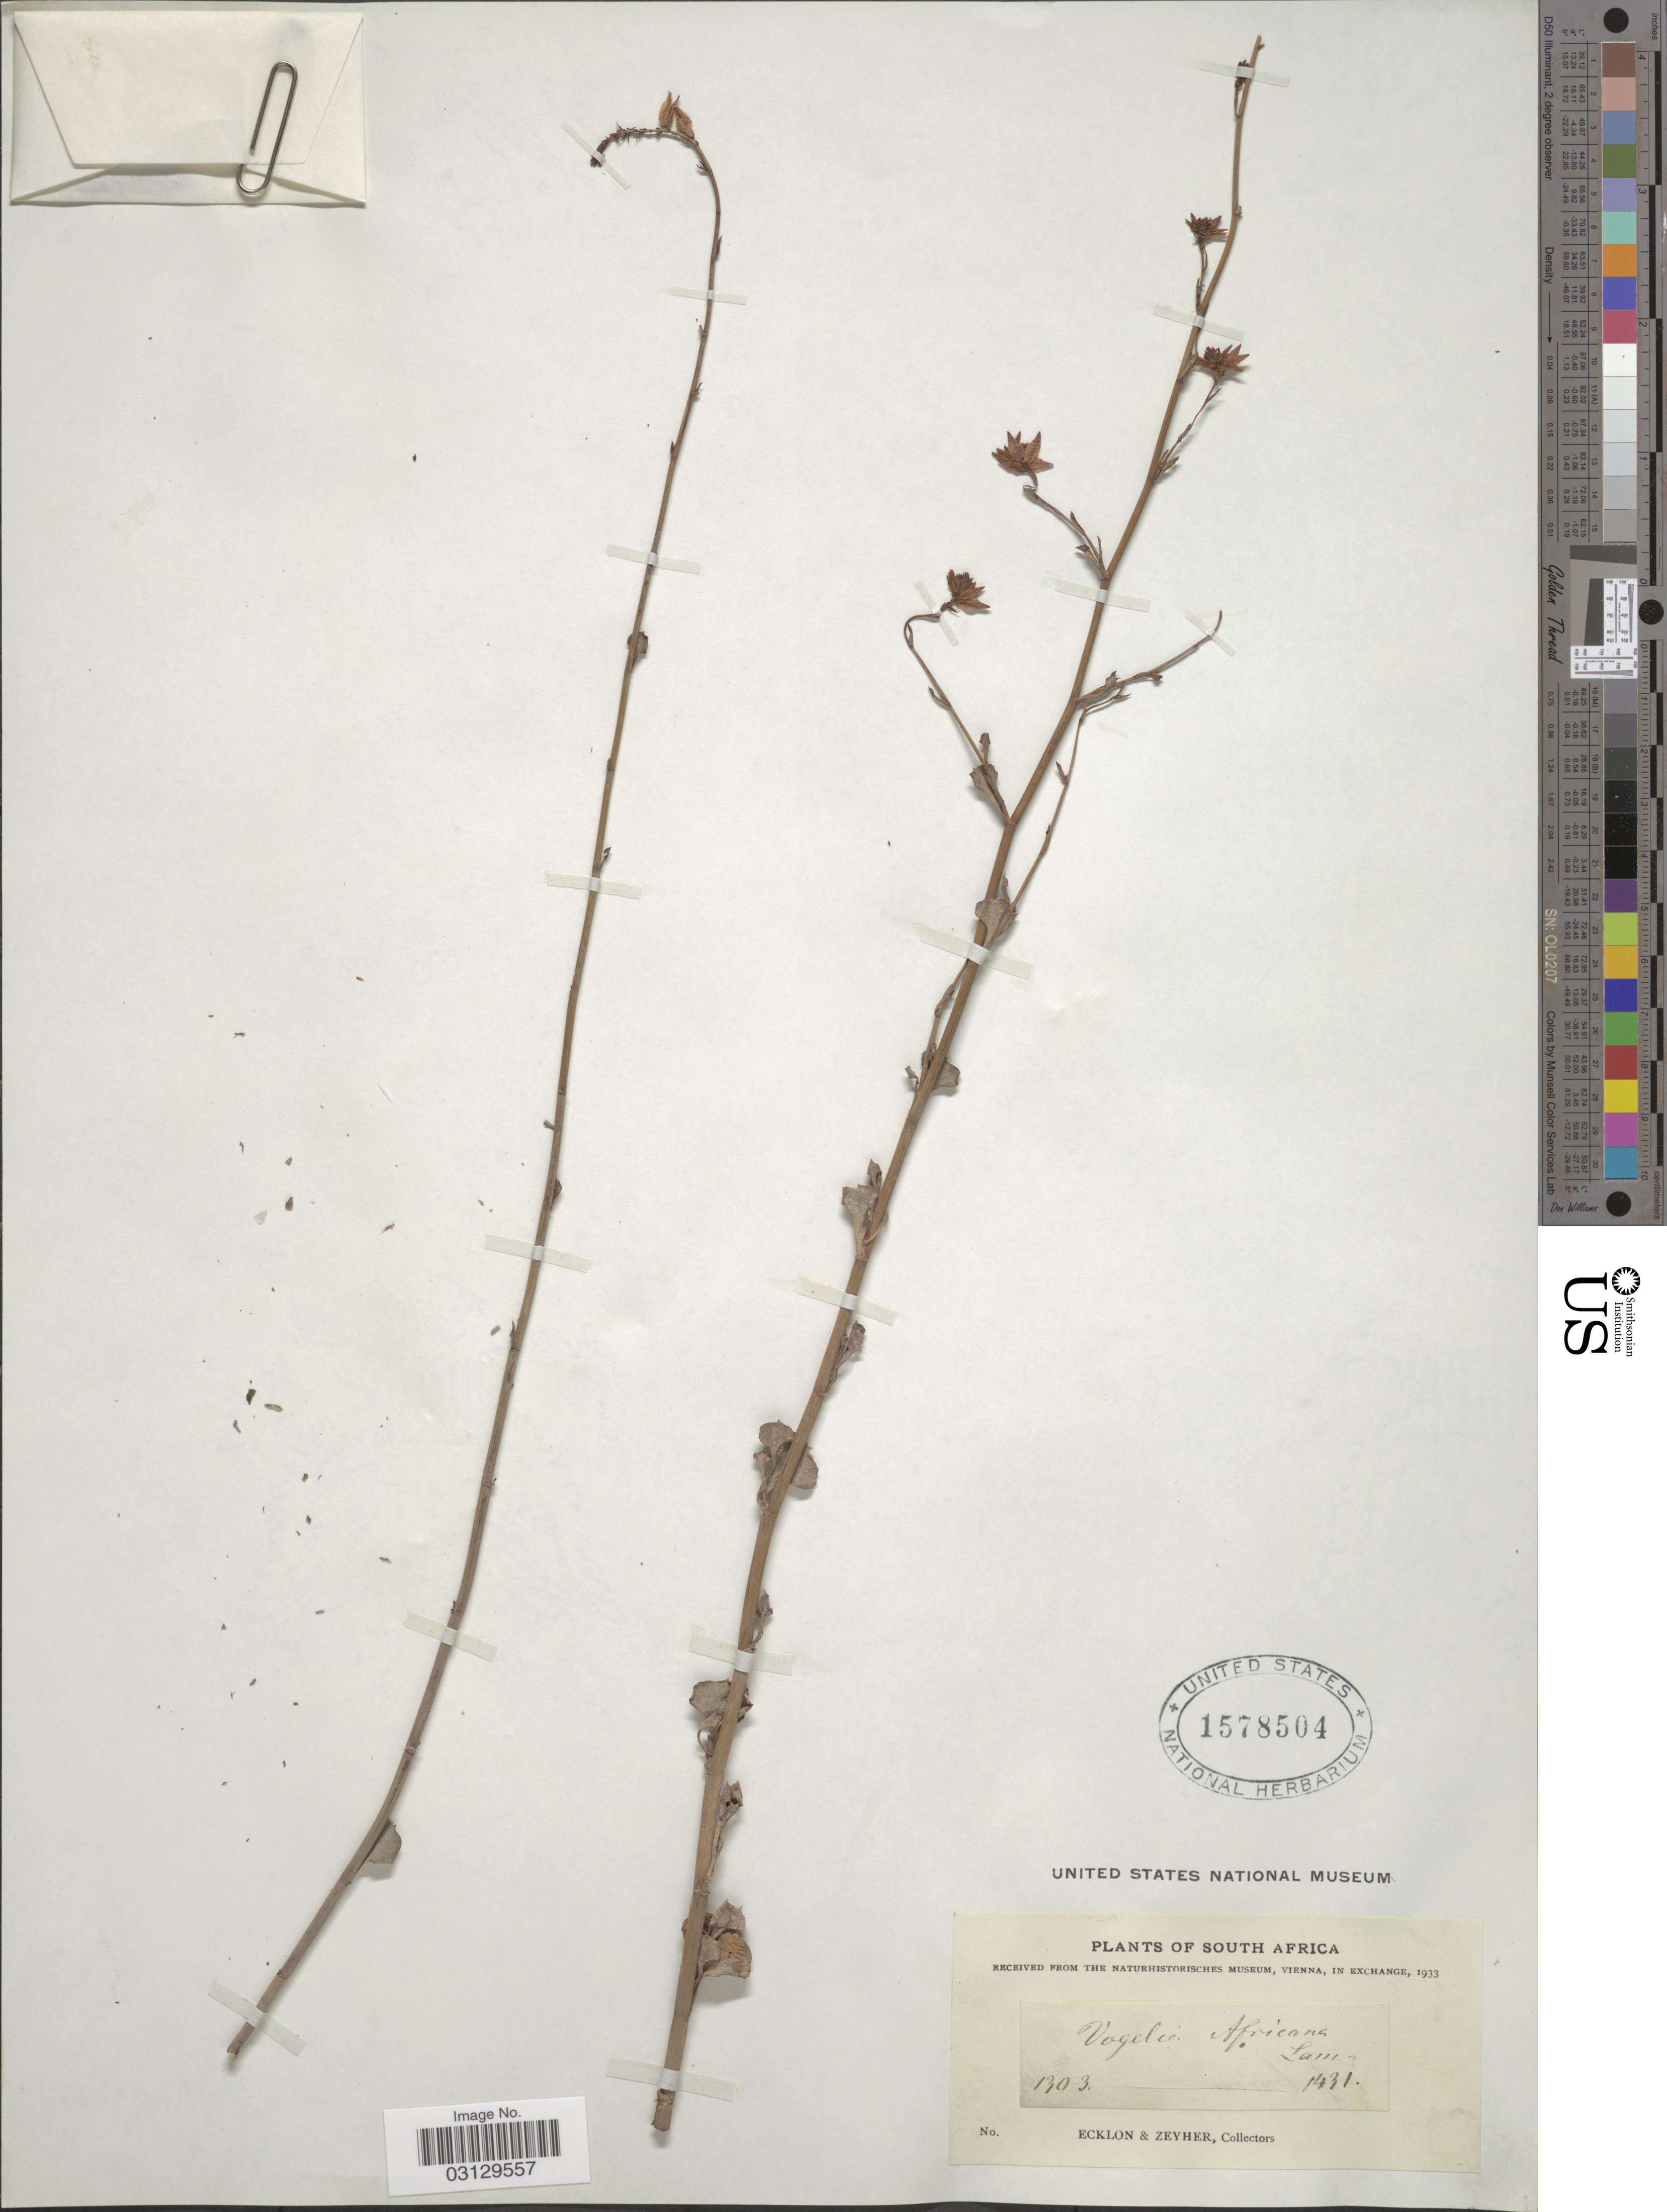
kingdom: Plantae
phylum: Tracheophyta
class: Magnoliopsida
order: Caryophyllales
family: Plumbaginaceae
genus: Dyerophytum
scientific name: Dyerophytum africanum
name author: (Lam.) Kuntze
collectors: -. Ecklon & -. Zeyher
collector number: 1303/1431?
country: South Africa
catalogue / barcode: US 1578504